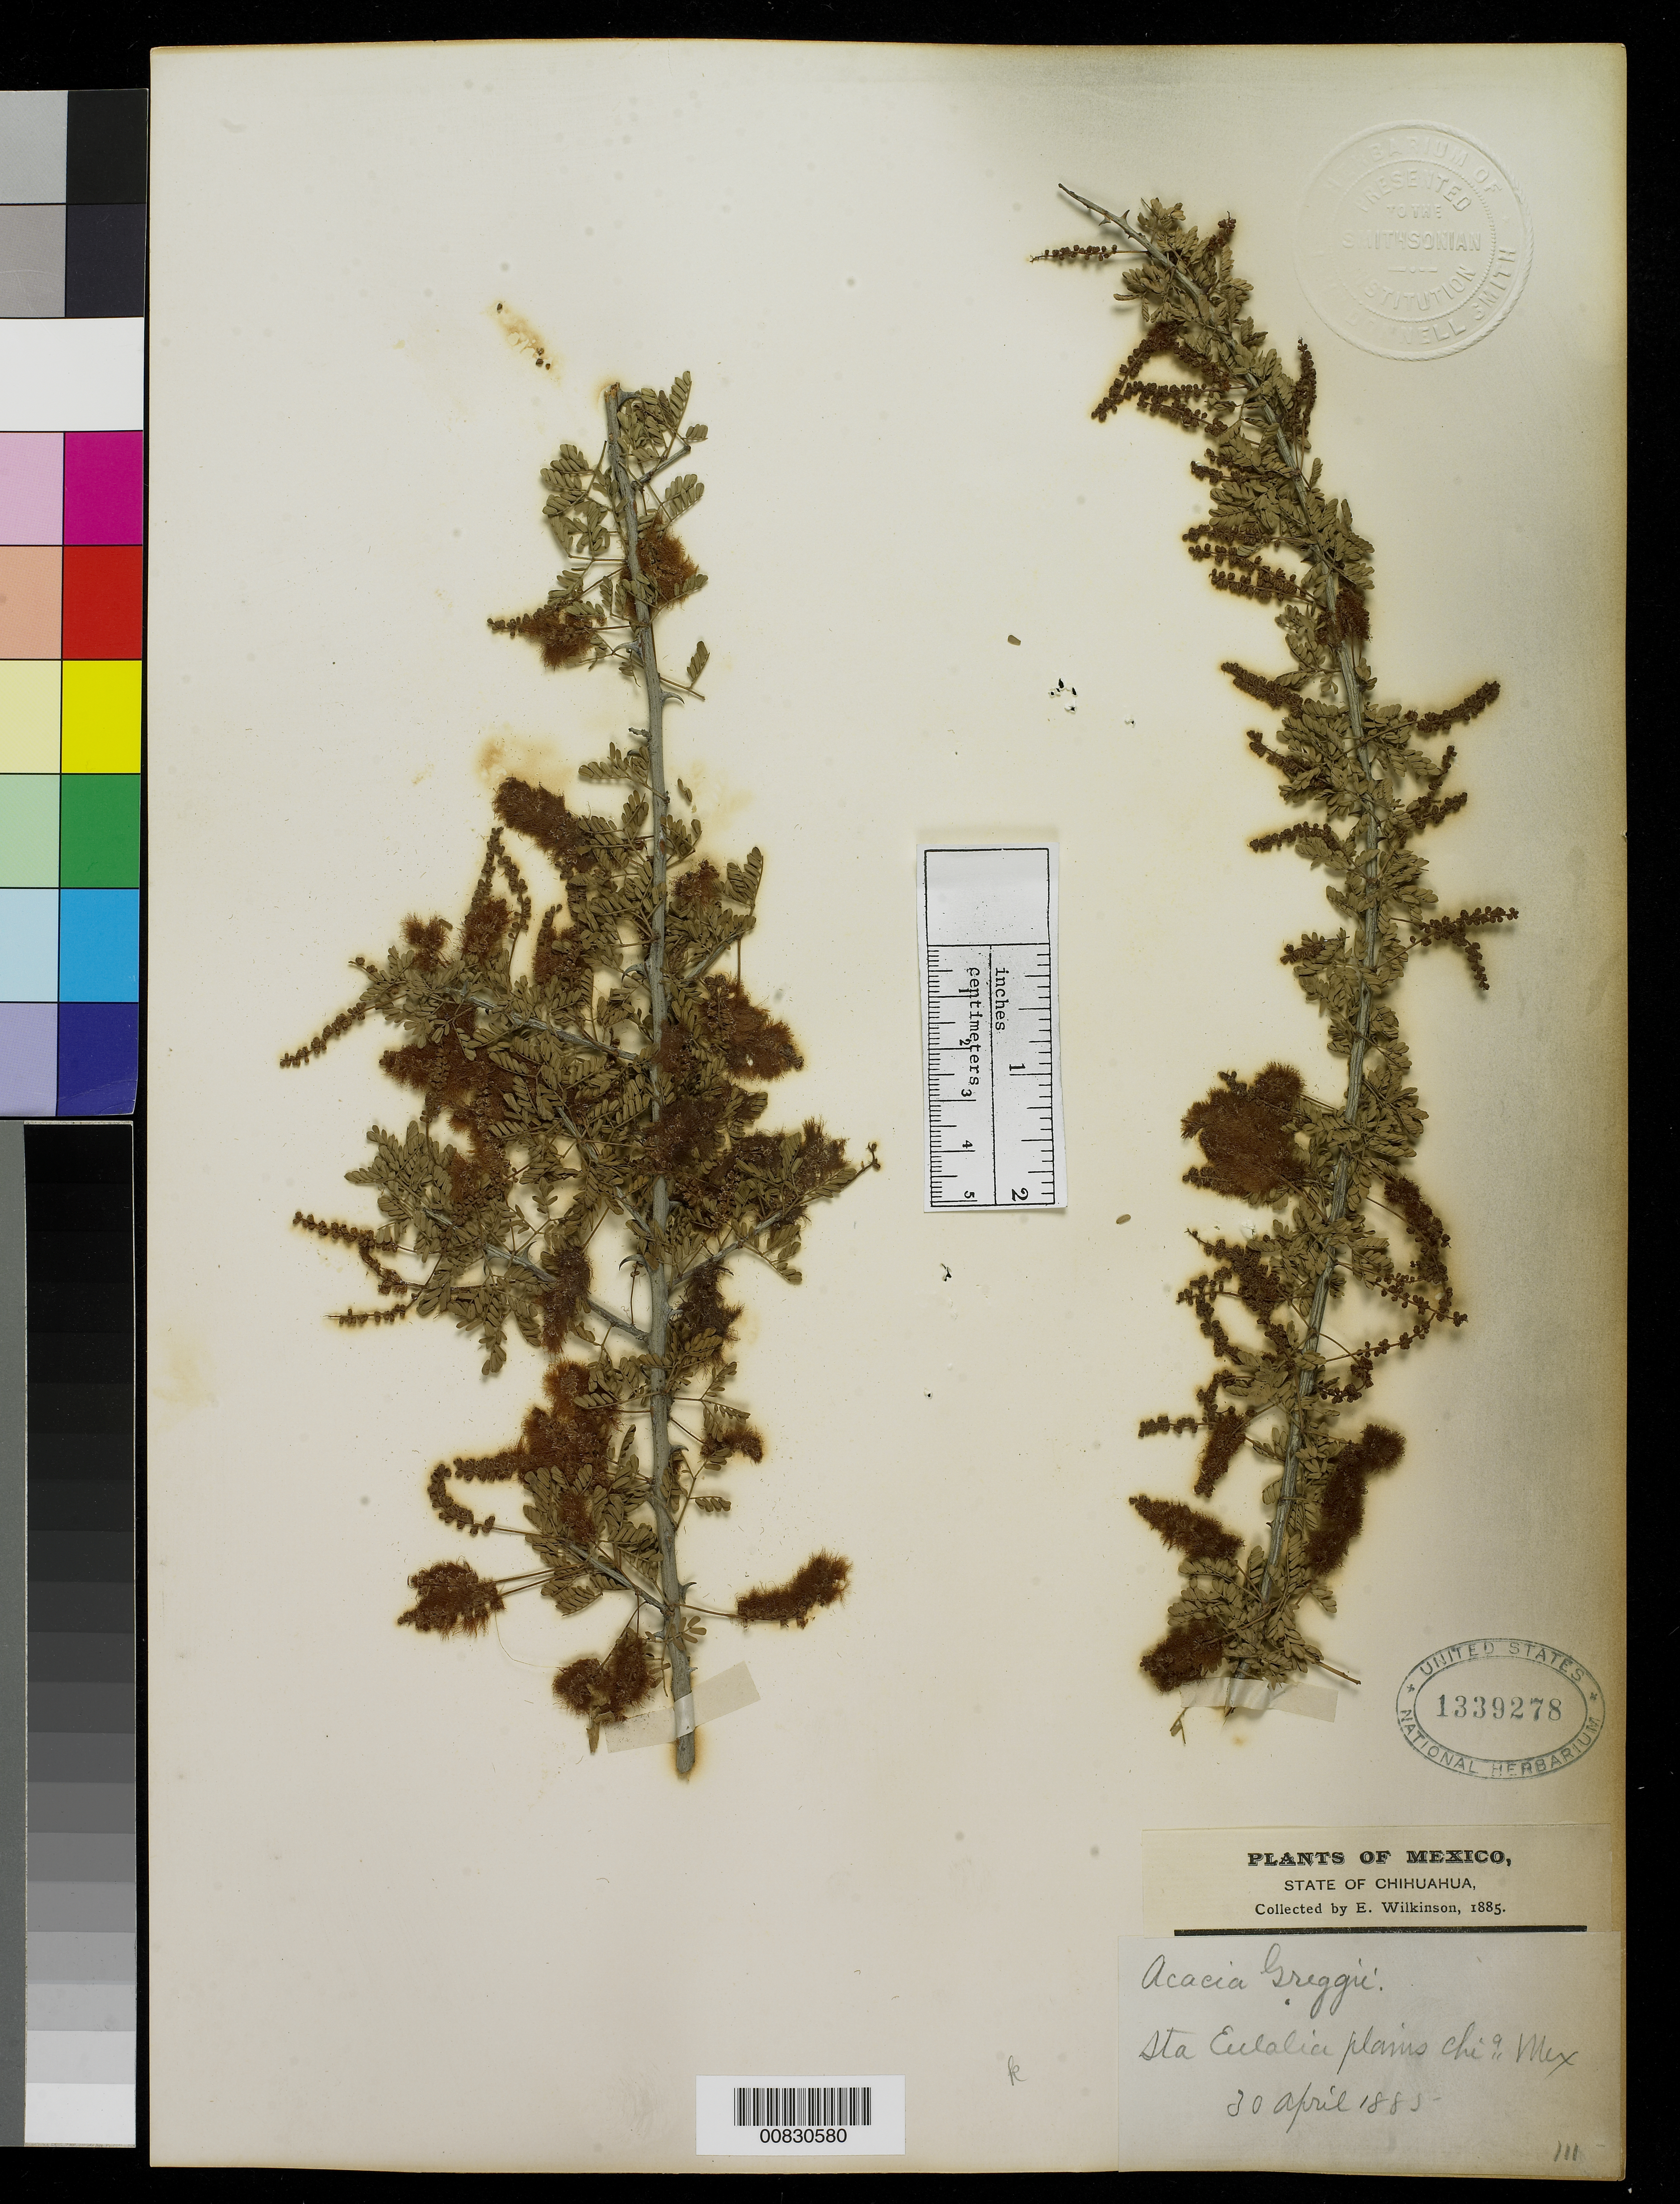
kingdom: Plantae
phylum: Tracheophyta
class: Magnoliopsida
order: Fabales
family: Fabaceae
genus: Senegalia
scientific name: Senegalia greggii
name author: (A. Gray) Britton & Rose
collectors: E. Wilkinson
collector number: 111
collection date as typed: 30 Apr 1885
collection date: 1885-04-30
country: Mexico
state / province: Chihuahua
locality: Santa Eulalia plains, Chihuahua.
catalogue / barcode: US 1339278